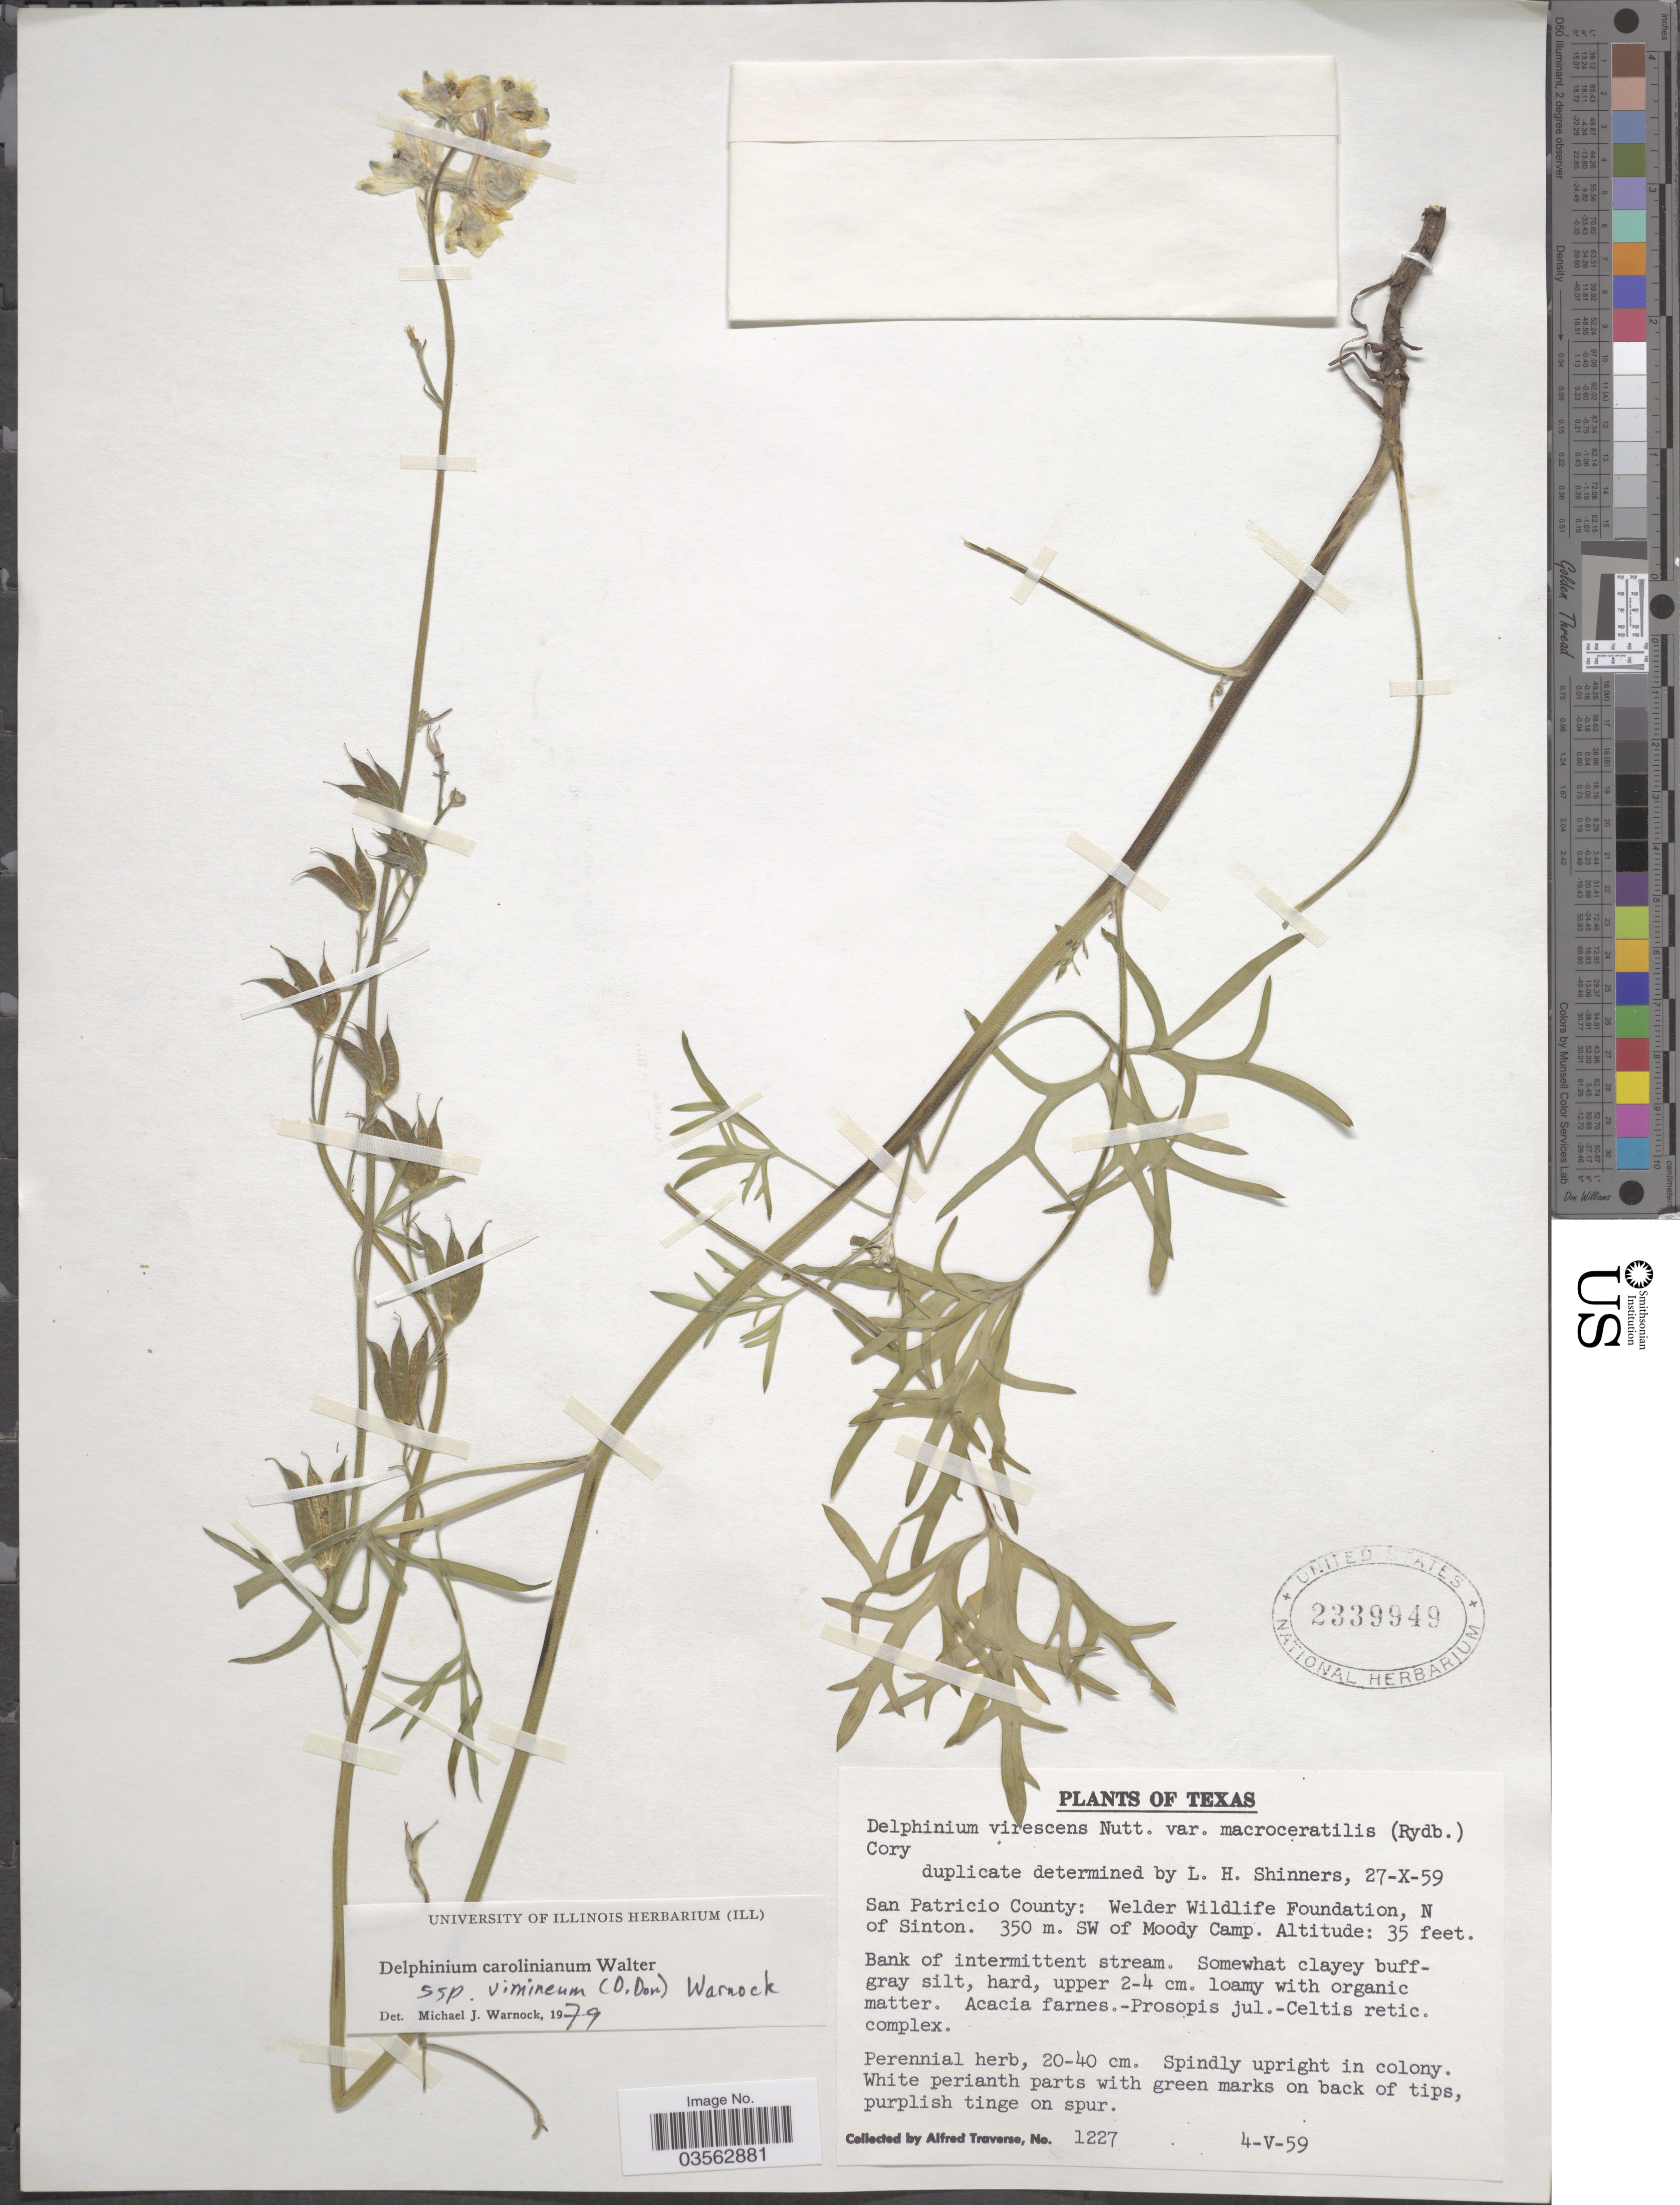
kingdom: Plantae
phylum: Tracheophyta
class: Magnoliopsida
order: Ranunculales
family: Ranunculaceae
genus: Delphinium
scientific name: Delphinium carolinianum subsp. vimineum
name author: Walter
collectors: A. Traverse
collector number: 1227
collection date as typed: Transcribed d/m/y: 4/5/59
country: United States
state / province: Texas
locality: San Patricio County: Welder Wildlife Foundation, N of Sinton. 350 m. SW of Moody Camp.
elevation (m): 11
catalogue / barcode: US 2339949